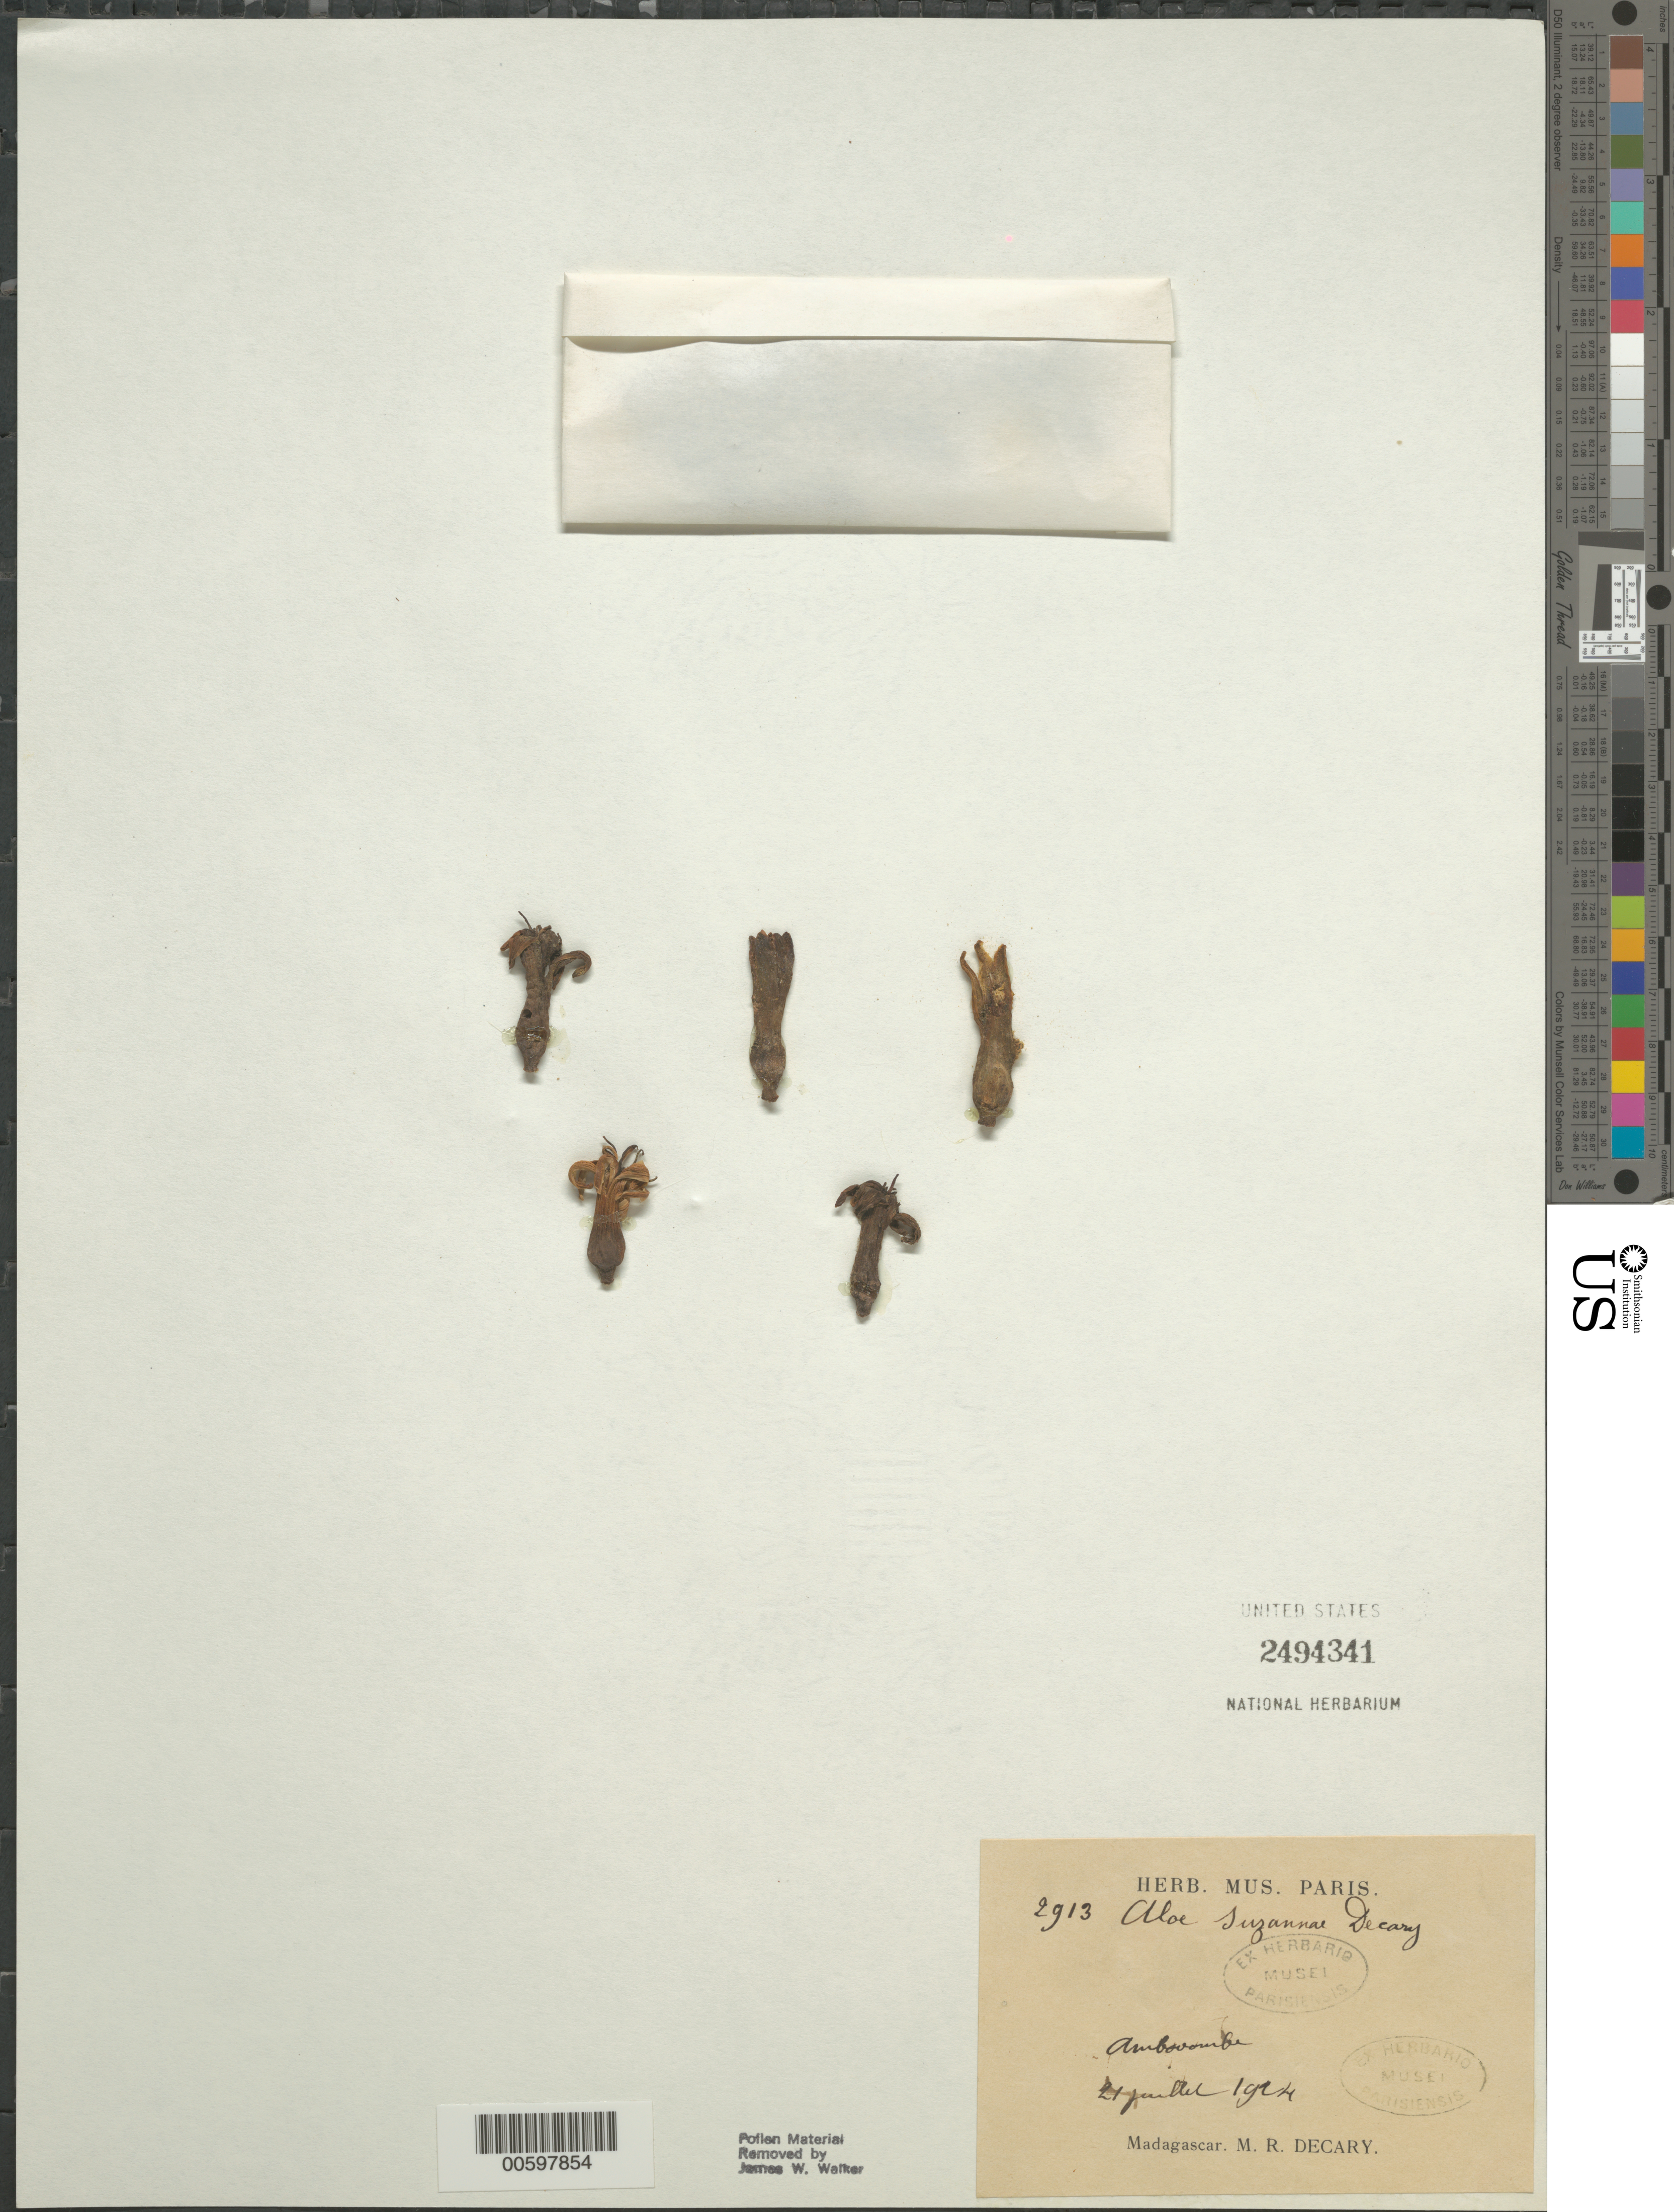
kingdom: Plantae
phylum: Tracheophyta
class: Liliopsida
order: Asparagales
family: Asphodelaceae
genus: Aloe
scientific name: Aloe suzannae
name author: Decary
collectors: R. Decary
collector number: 2913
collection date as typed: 21 Jul 1924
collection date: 1924-07-21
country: Madagascar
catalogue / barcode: US 2494341